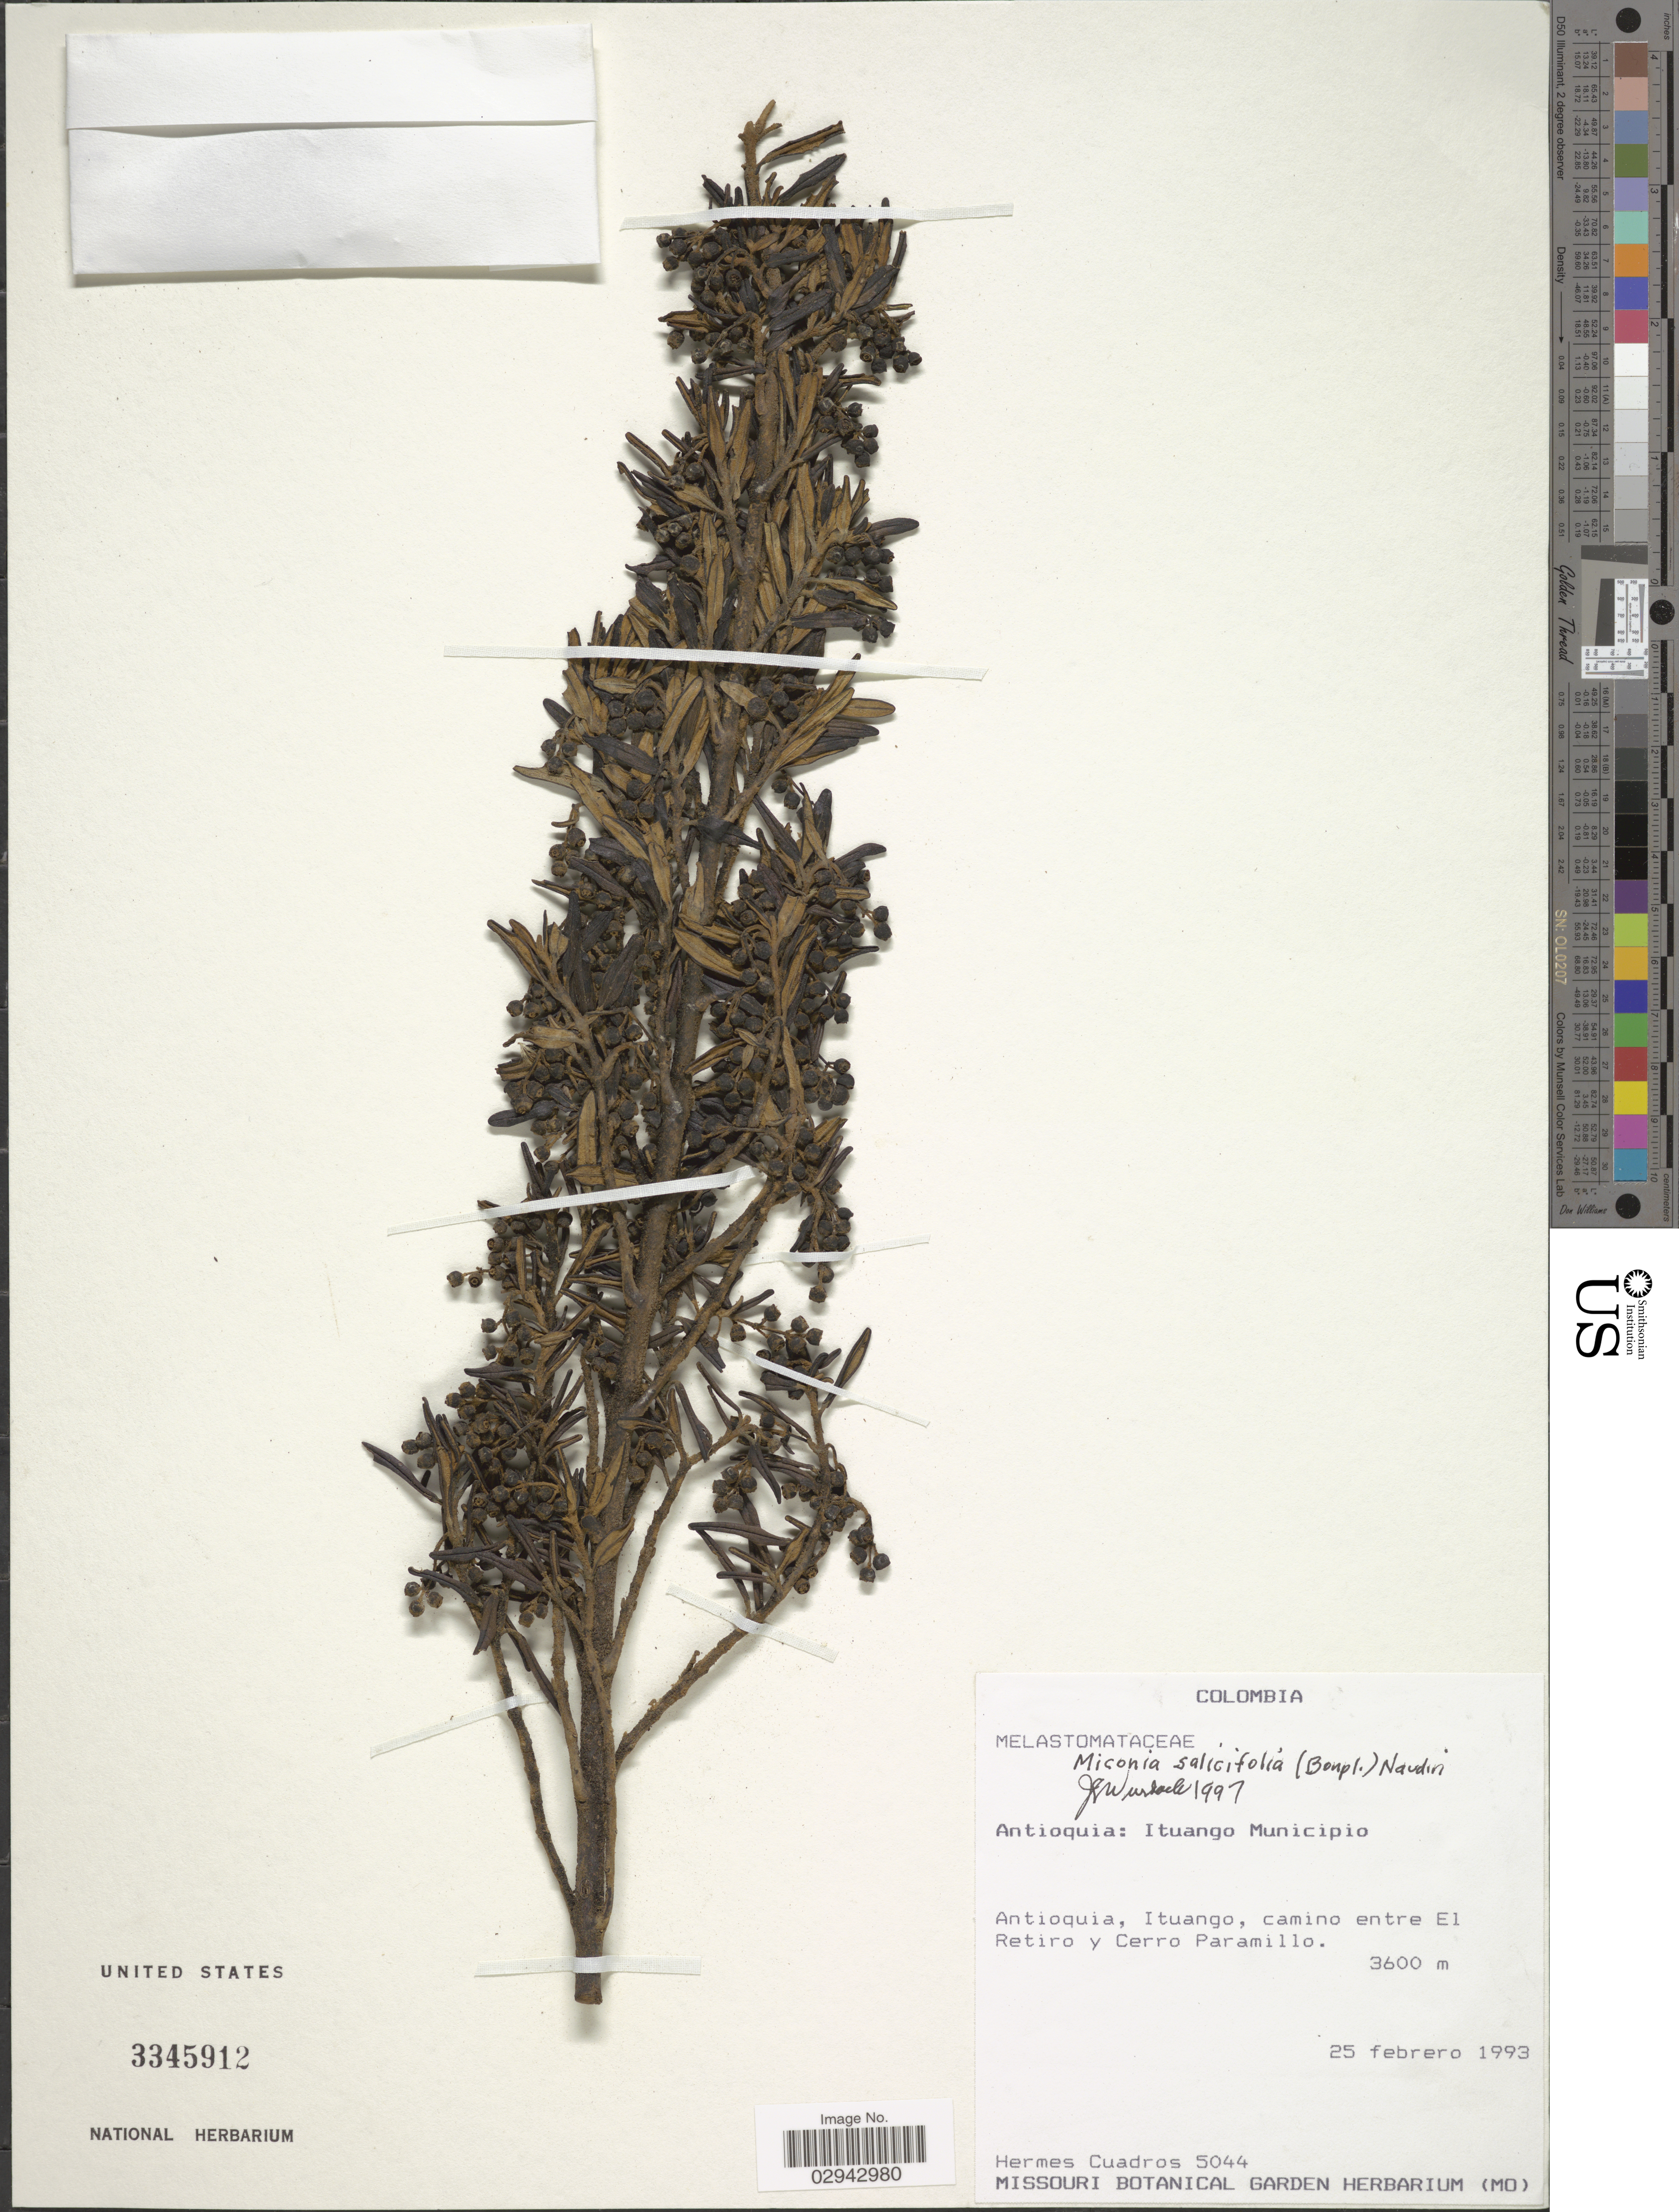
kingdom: Plantae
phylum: Tracheophyta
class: Magnoliopsida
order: Myrtales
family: Melastomataceae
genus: Miconia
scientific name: Miconia salicifolia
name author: (Bonpl.) Naudin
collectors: H. Cuadros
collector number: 5044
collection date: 1993-02-25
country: Colombia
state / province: Antioquia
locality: Ituango Municipio. Ituango, camino entre El Retiro y Cerro Paramillo.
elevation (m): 3600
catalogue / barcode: US 3345912